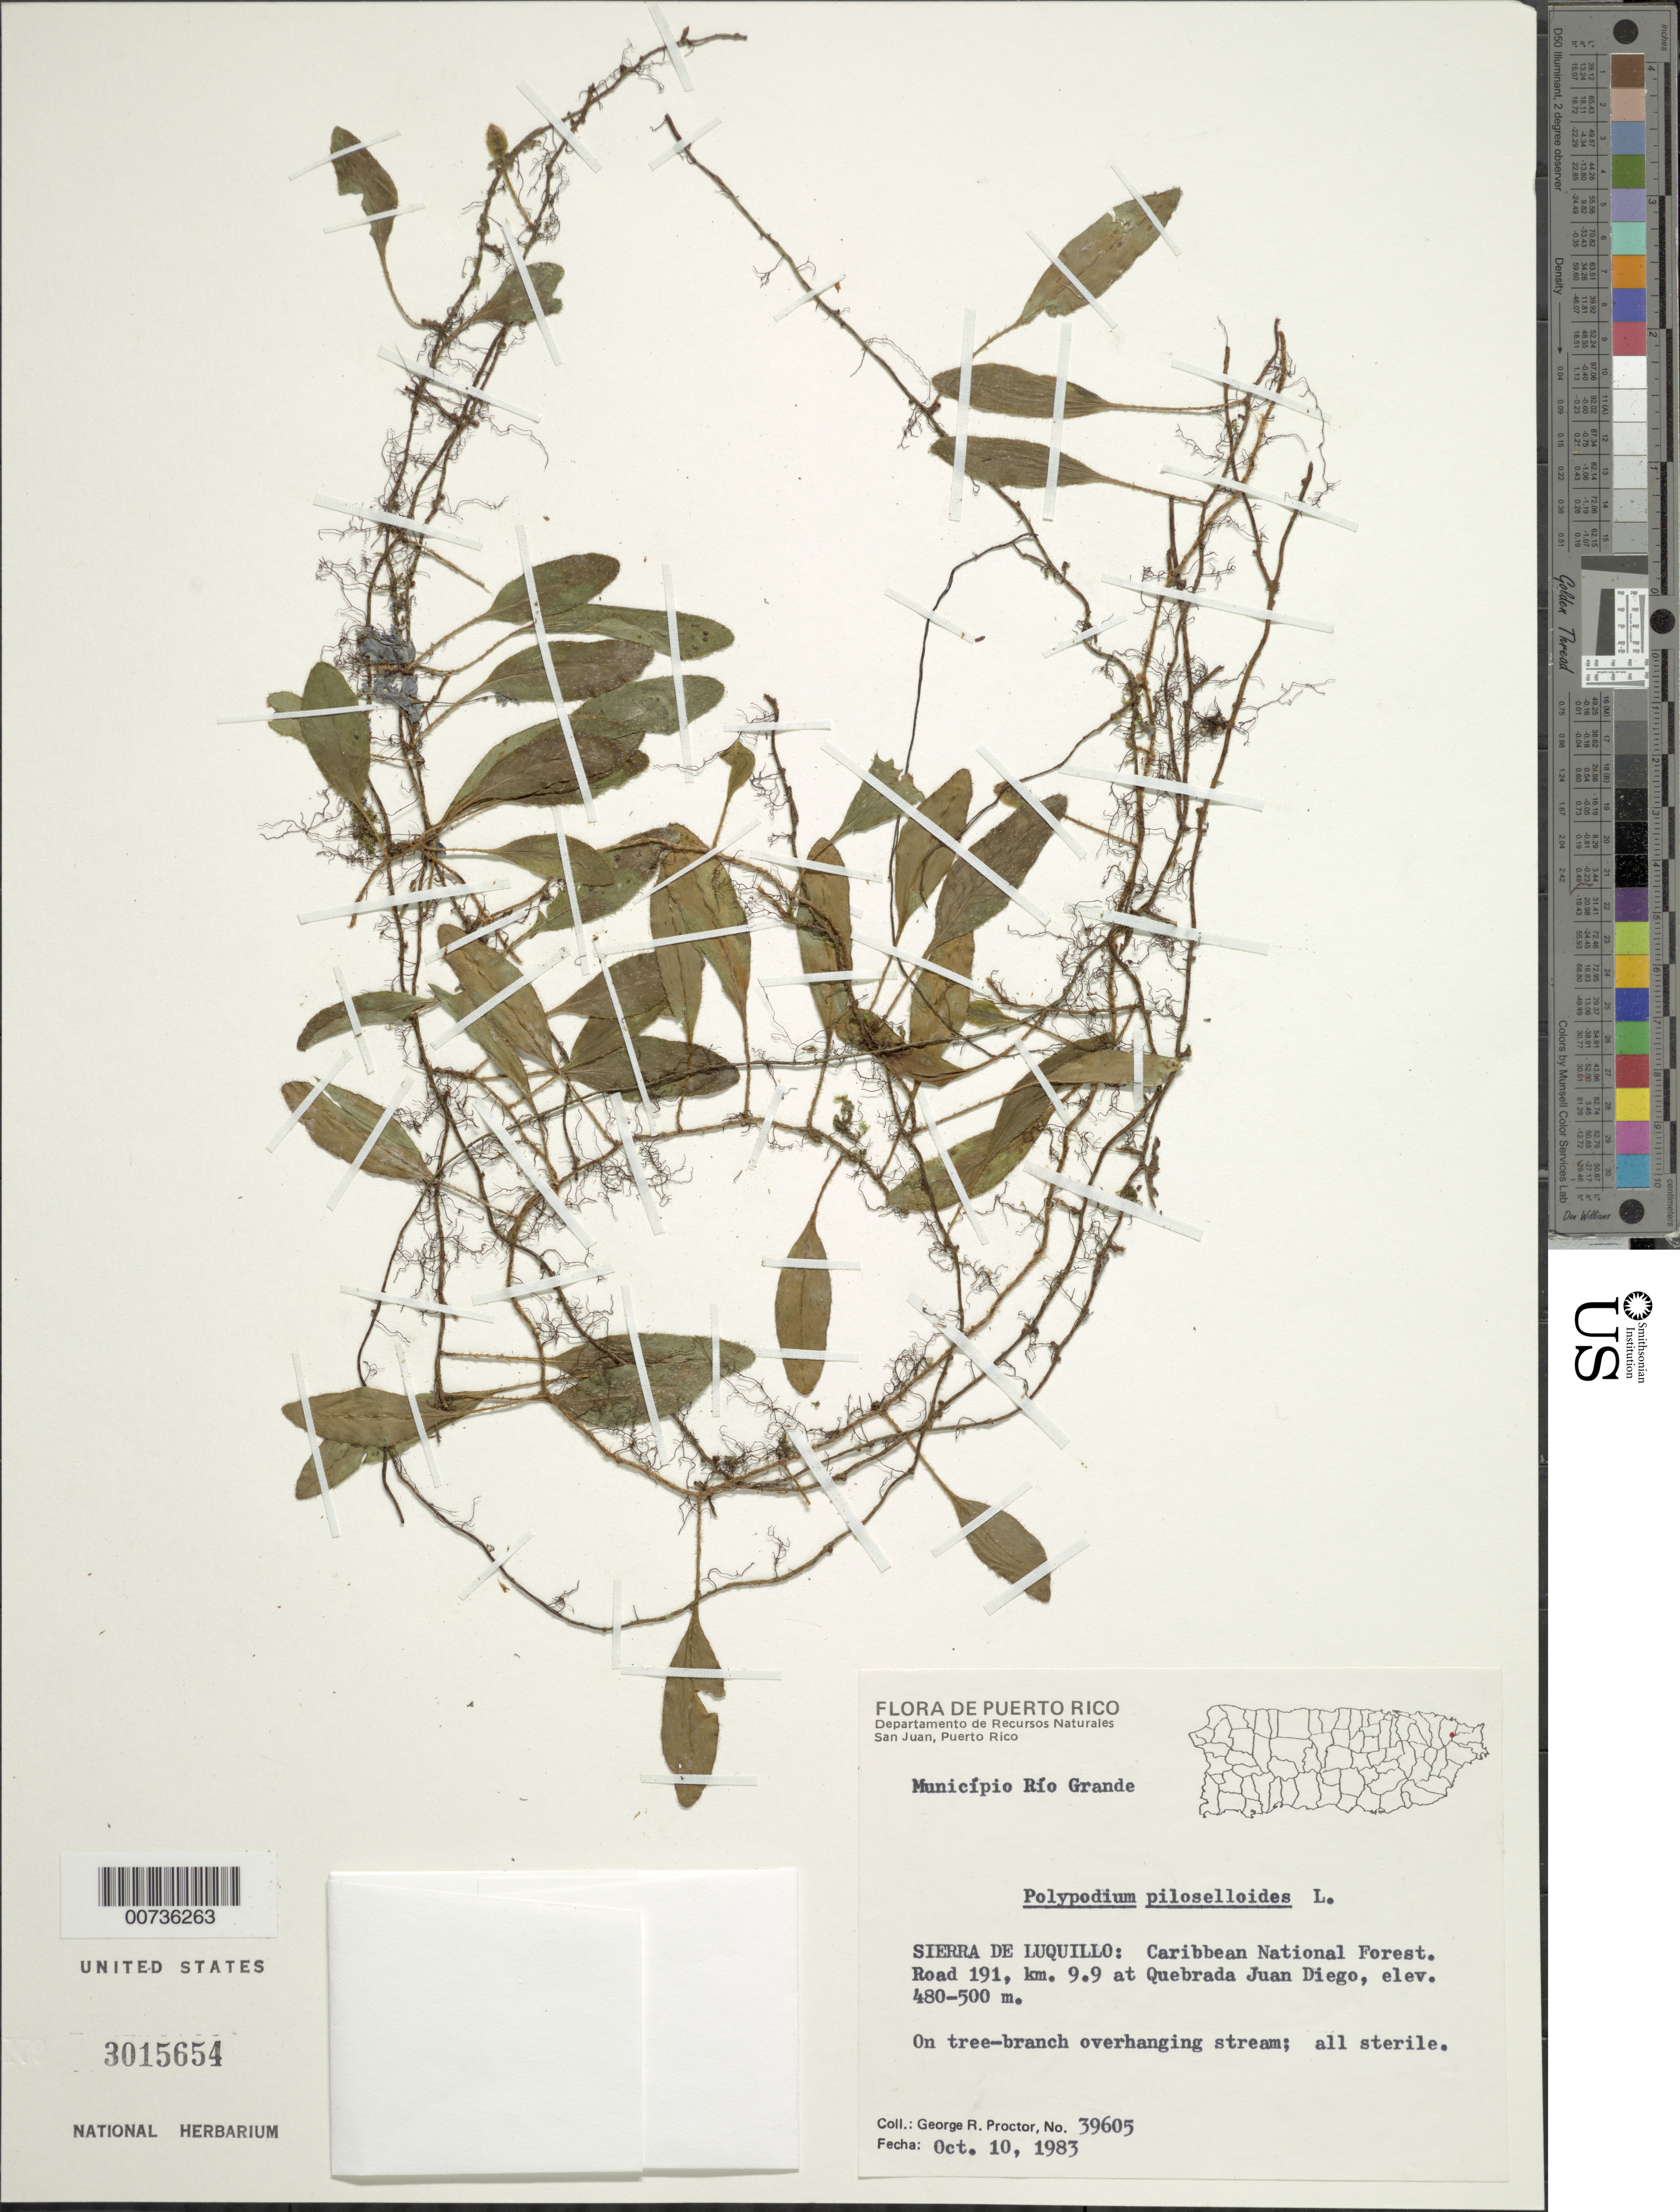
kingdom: Plantae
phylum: Tracheophyta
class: Polypodiopsida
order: Polypodiales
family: Polypodiaceae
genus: Microgramma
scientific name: Microgramma piloselloides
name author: (L.) Copel.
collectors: G. R. Proctor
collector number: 39605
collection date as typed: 10 Oct 1983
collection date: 1983-10-10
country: Puerto Rico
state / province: Río Grande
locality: Sierra de Luquillo: Caribbean National Forest. Road 191, km 9.9 at Quebrada Juan Diego. Municipio Rio Grande.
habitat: On tree-branch overhanging stream; all sterile.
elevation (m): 480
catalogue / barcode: US 3015654